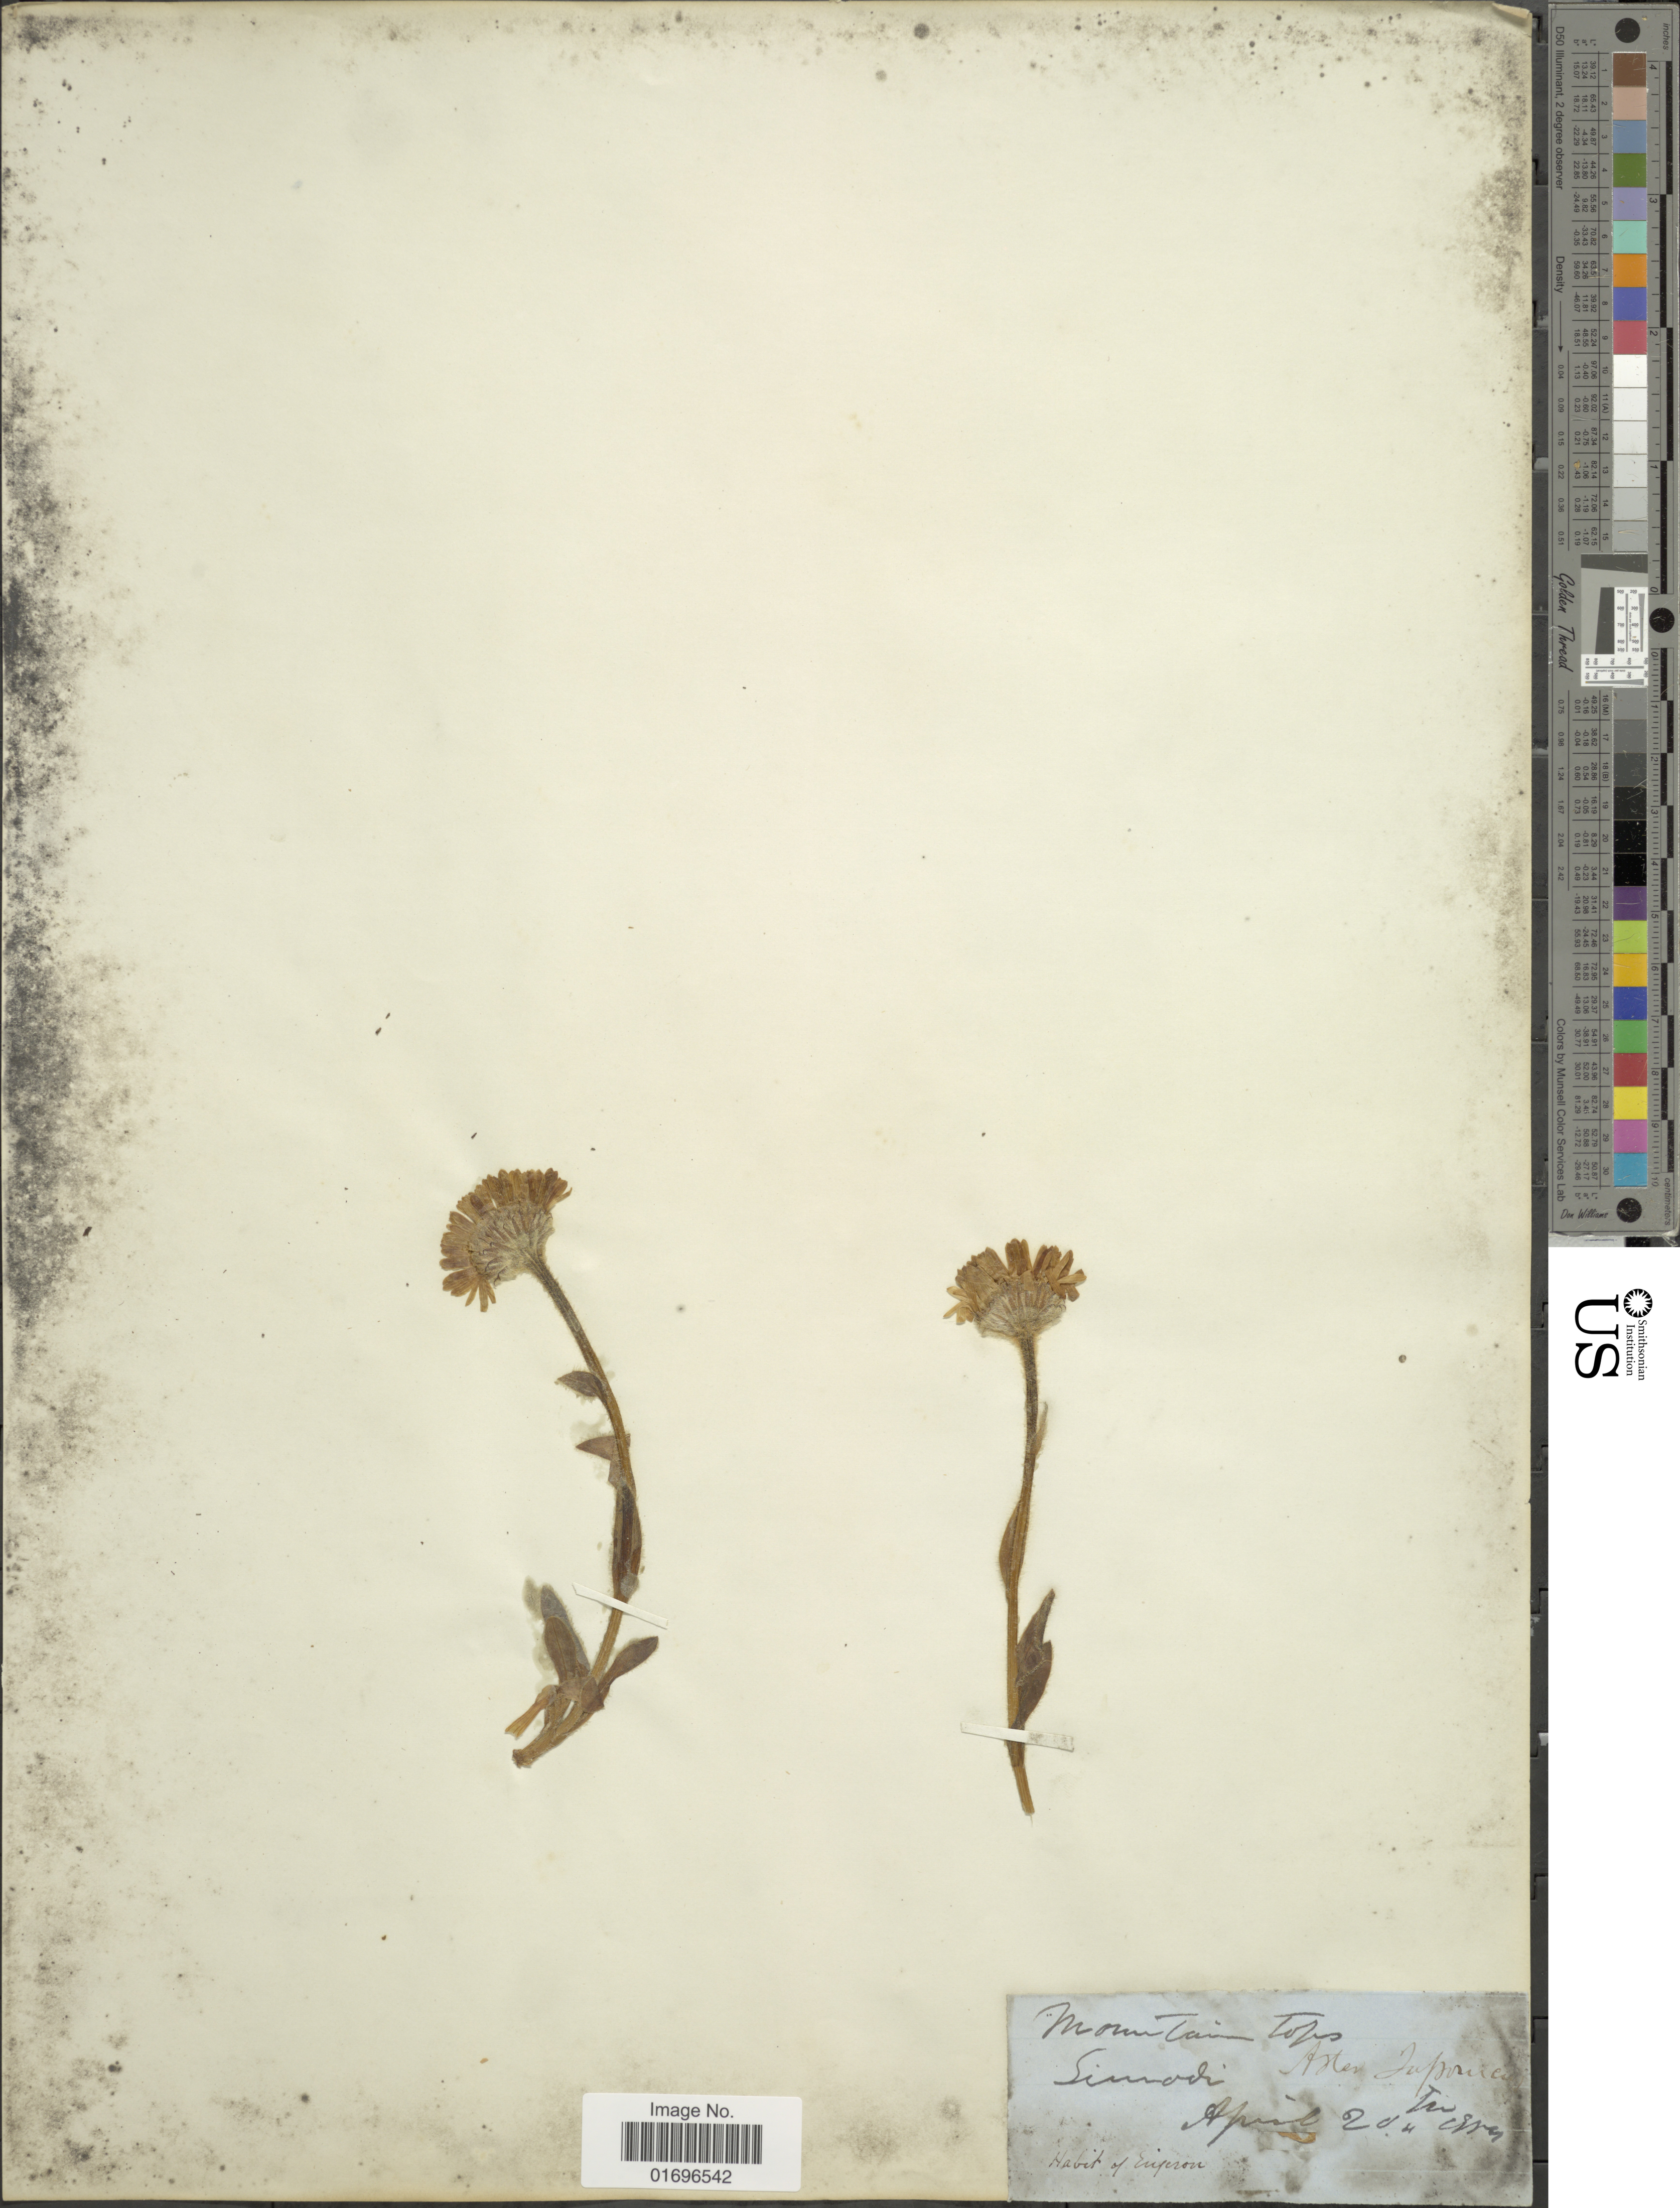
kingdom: Plantae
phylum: Tracheophyta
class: Magnoliopsida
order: Asterales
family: Asteraceae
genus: Aster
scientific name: Aster dubius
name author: Onno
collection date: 1884-04-20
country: Greece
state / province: Crete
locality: Simodi